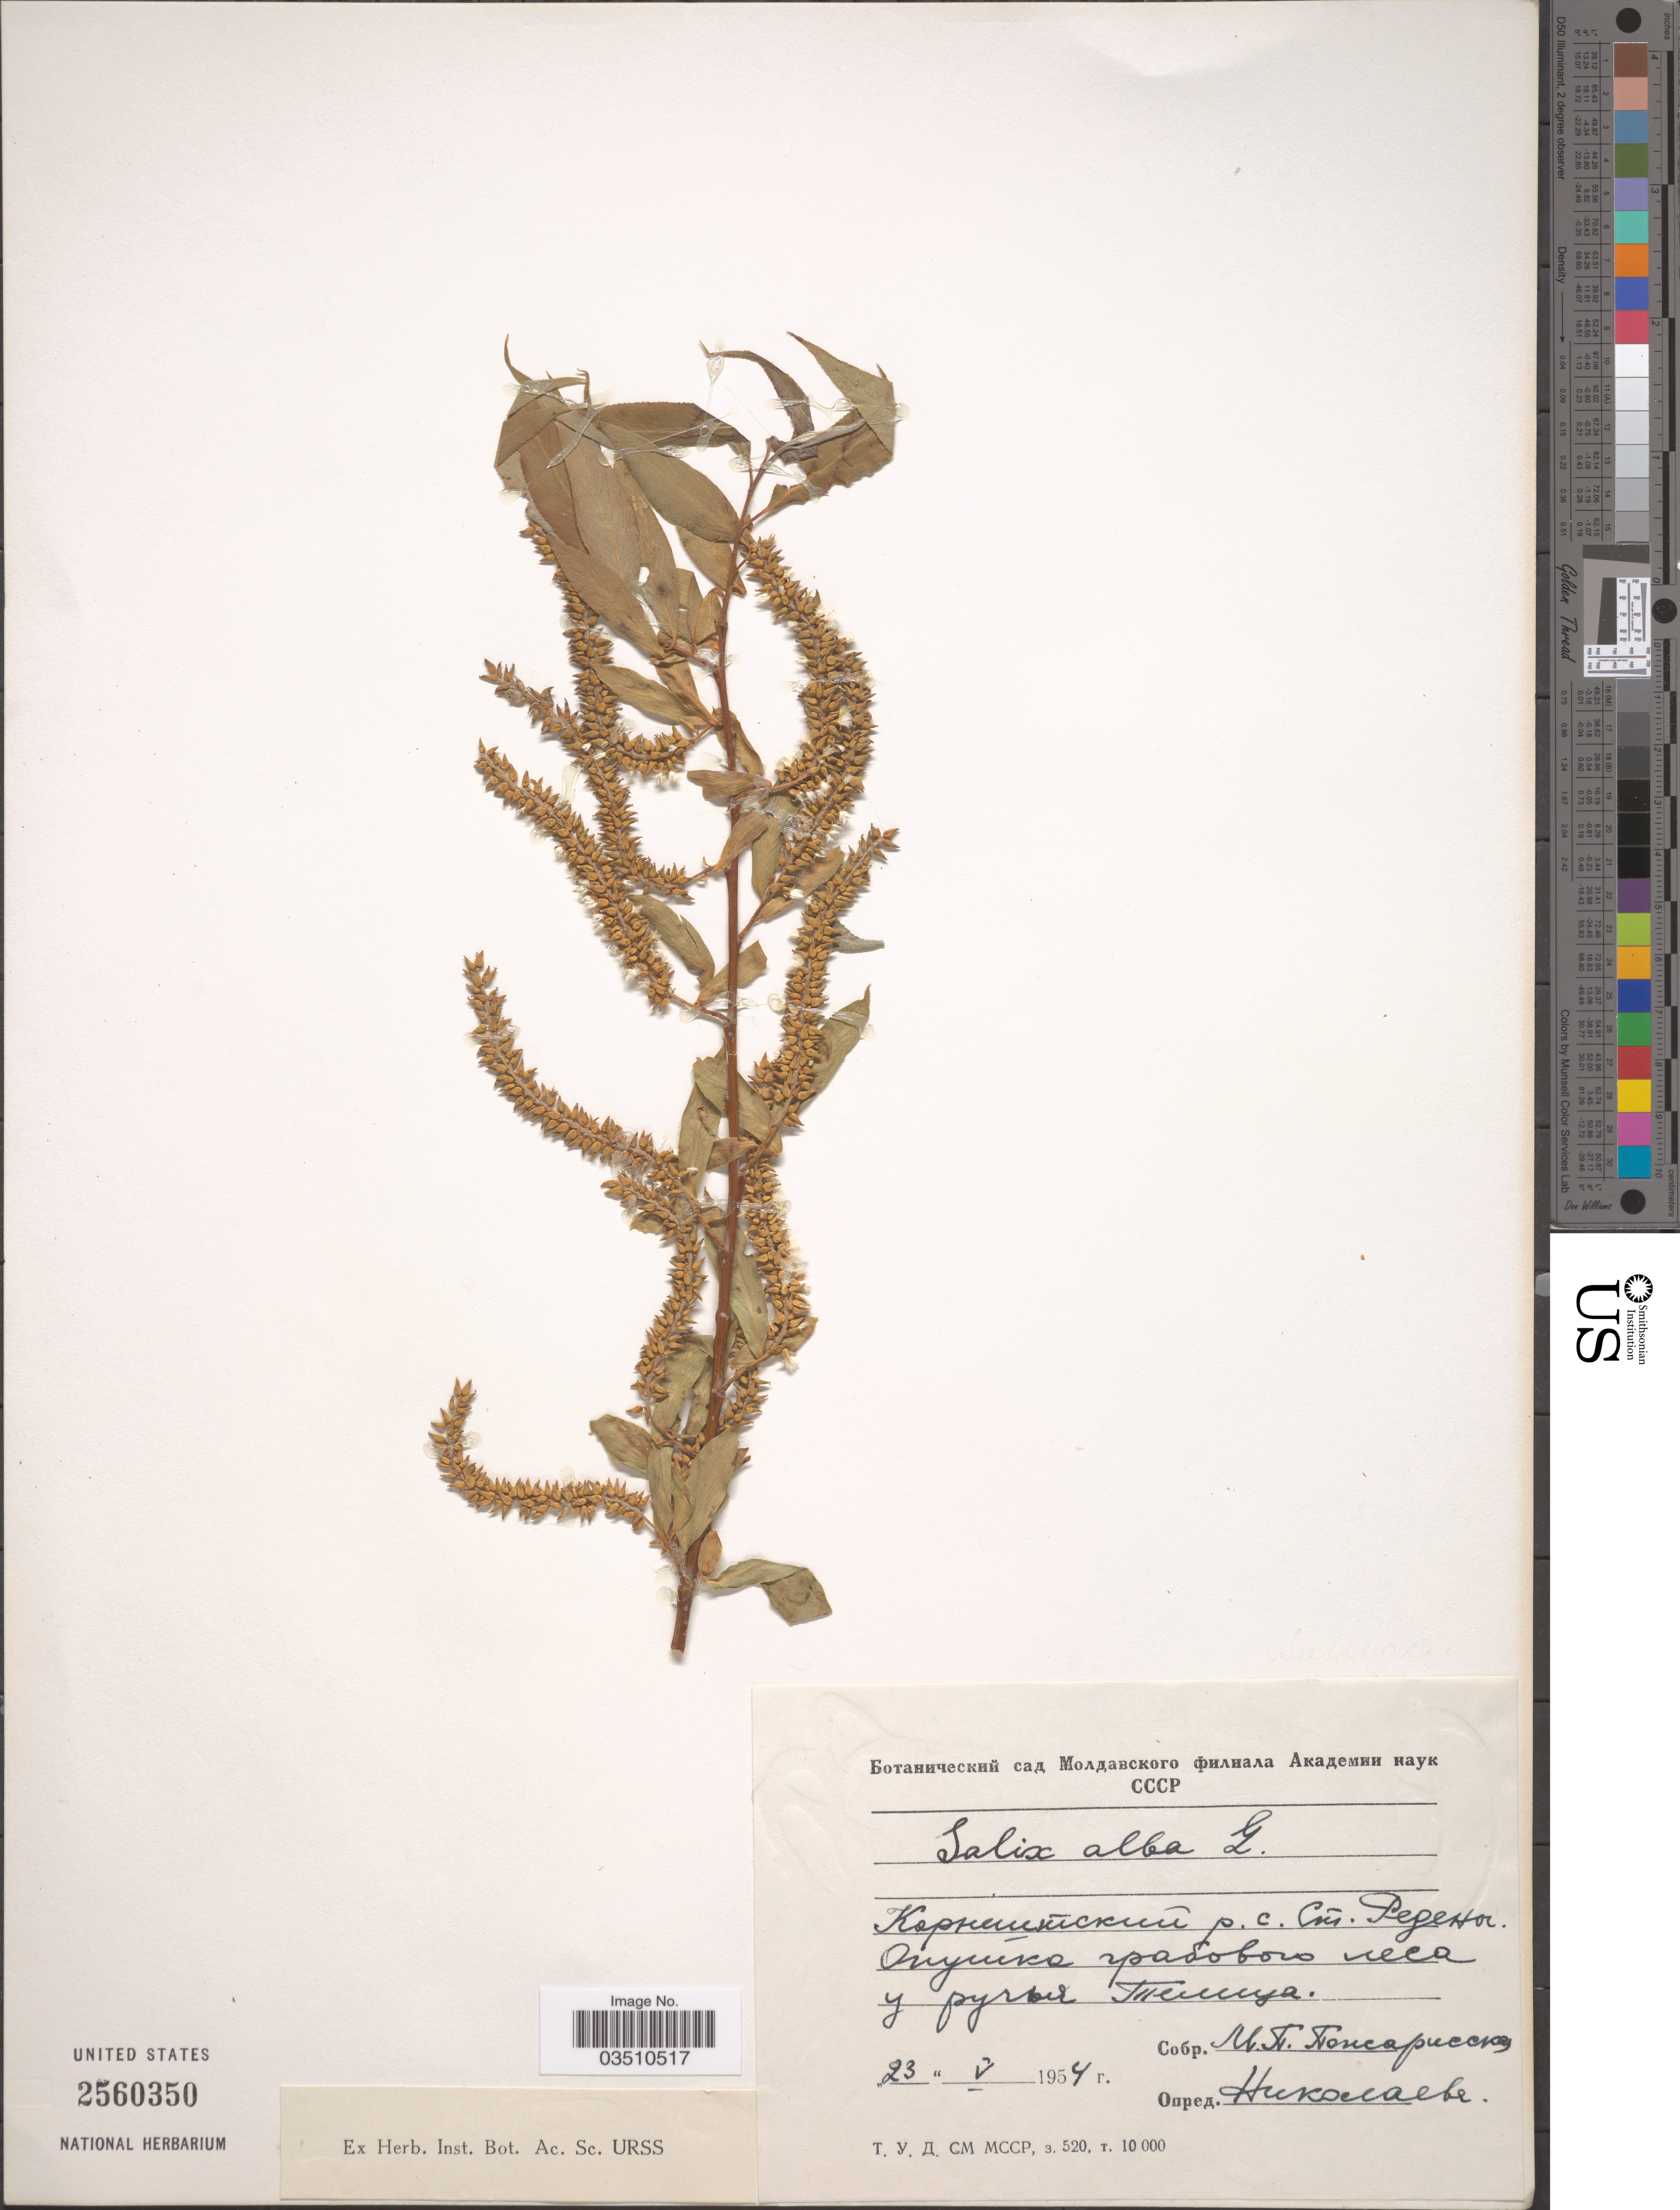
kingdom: Plantae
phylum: Tracheophyta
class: Magnoliopsida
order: Malpighiales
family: Salicaceae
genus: Salix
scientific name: Salix alba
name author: L.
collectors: M. Pozharisskaya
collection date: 1954-05-23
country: Moldova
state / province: Ungheni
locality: Radeni.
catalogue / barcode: US 2560350